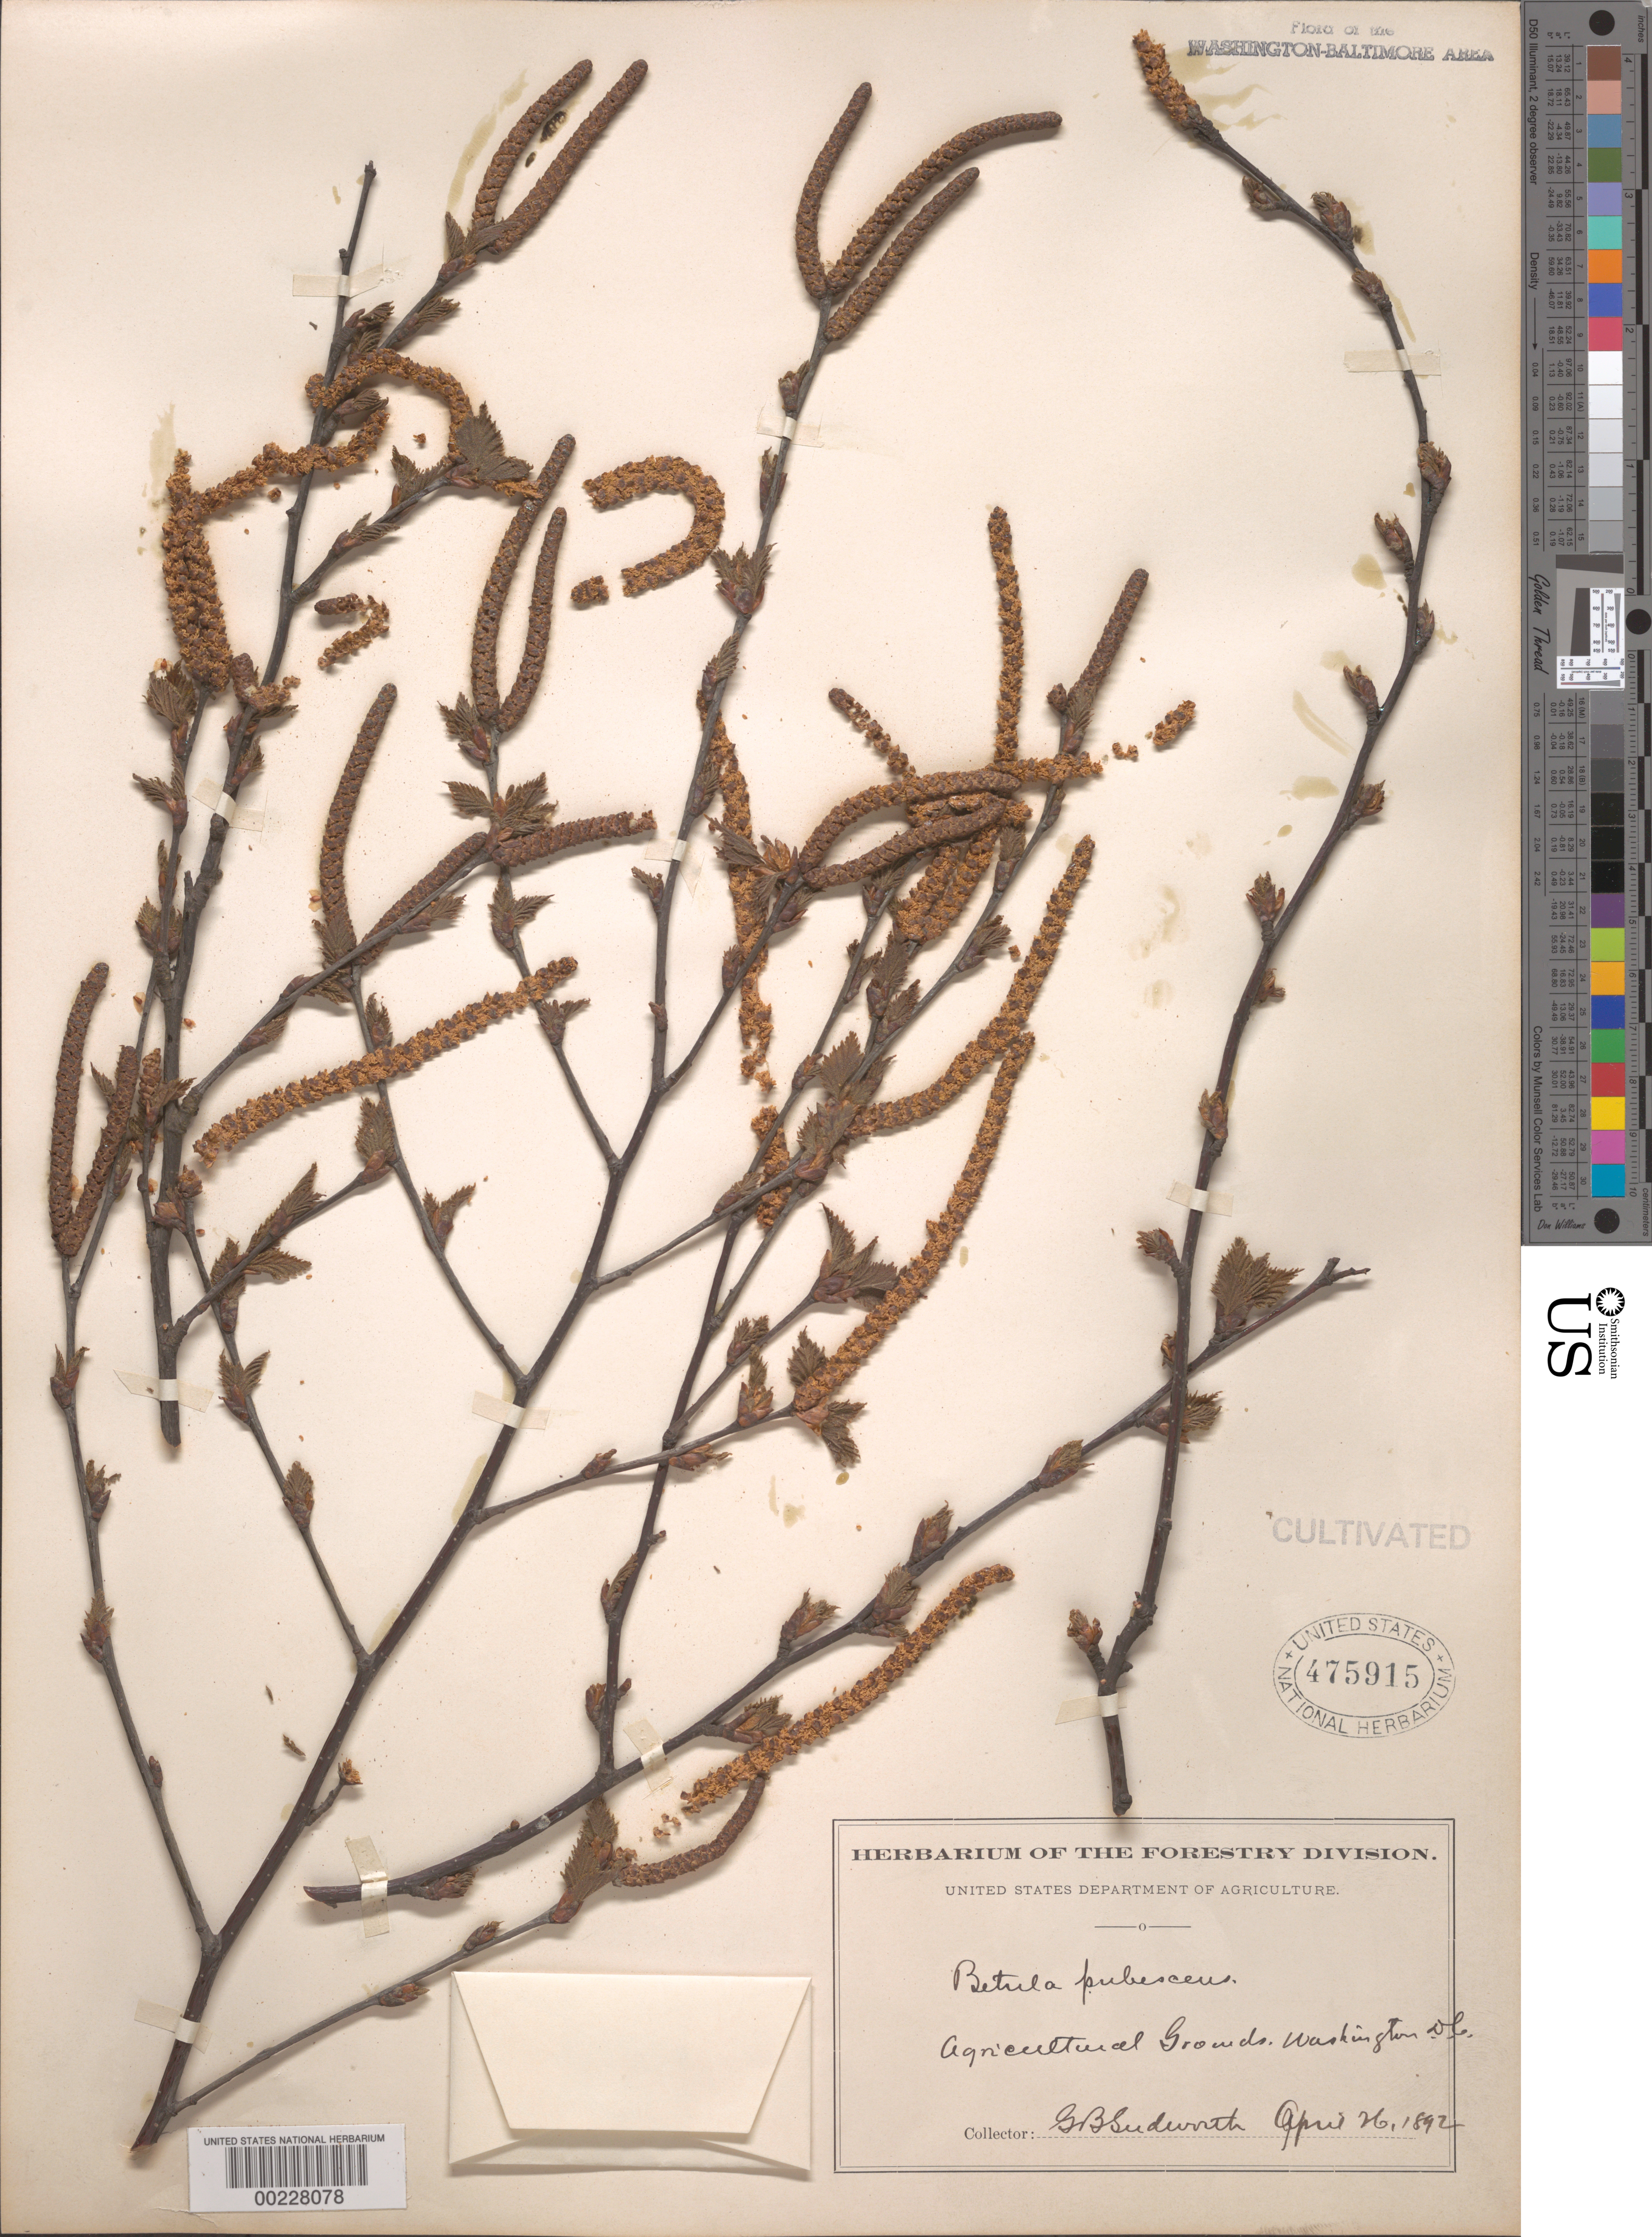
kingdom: Plantae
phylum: Tracheophyta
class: Magnoliopsida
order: Fagales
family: Betulaceae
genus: Betula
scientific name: Betula pubescens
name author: Ehrh.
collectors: G. B. Sudworth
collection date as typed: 26 Apr 1892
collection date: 1892-04-26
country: United States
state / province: District of Columbia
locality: Agricultural grounds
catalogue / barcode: US 475915